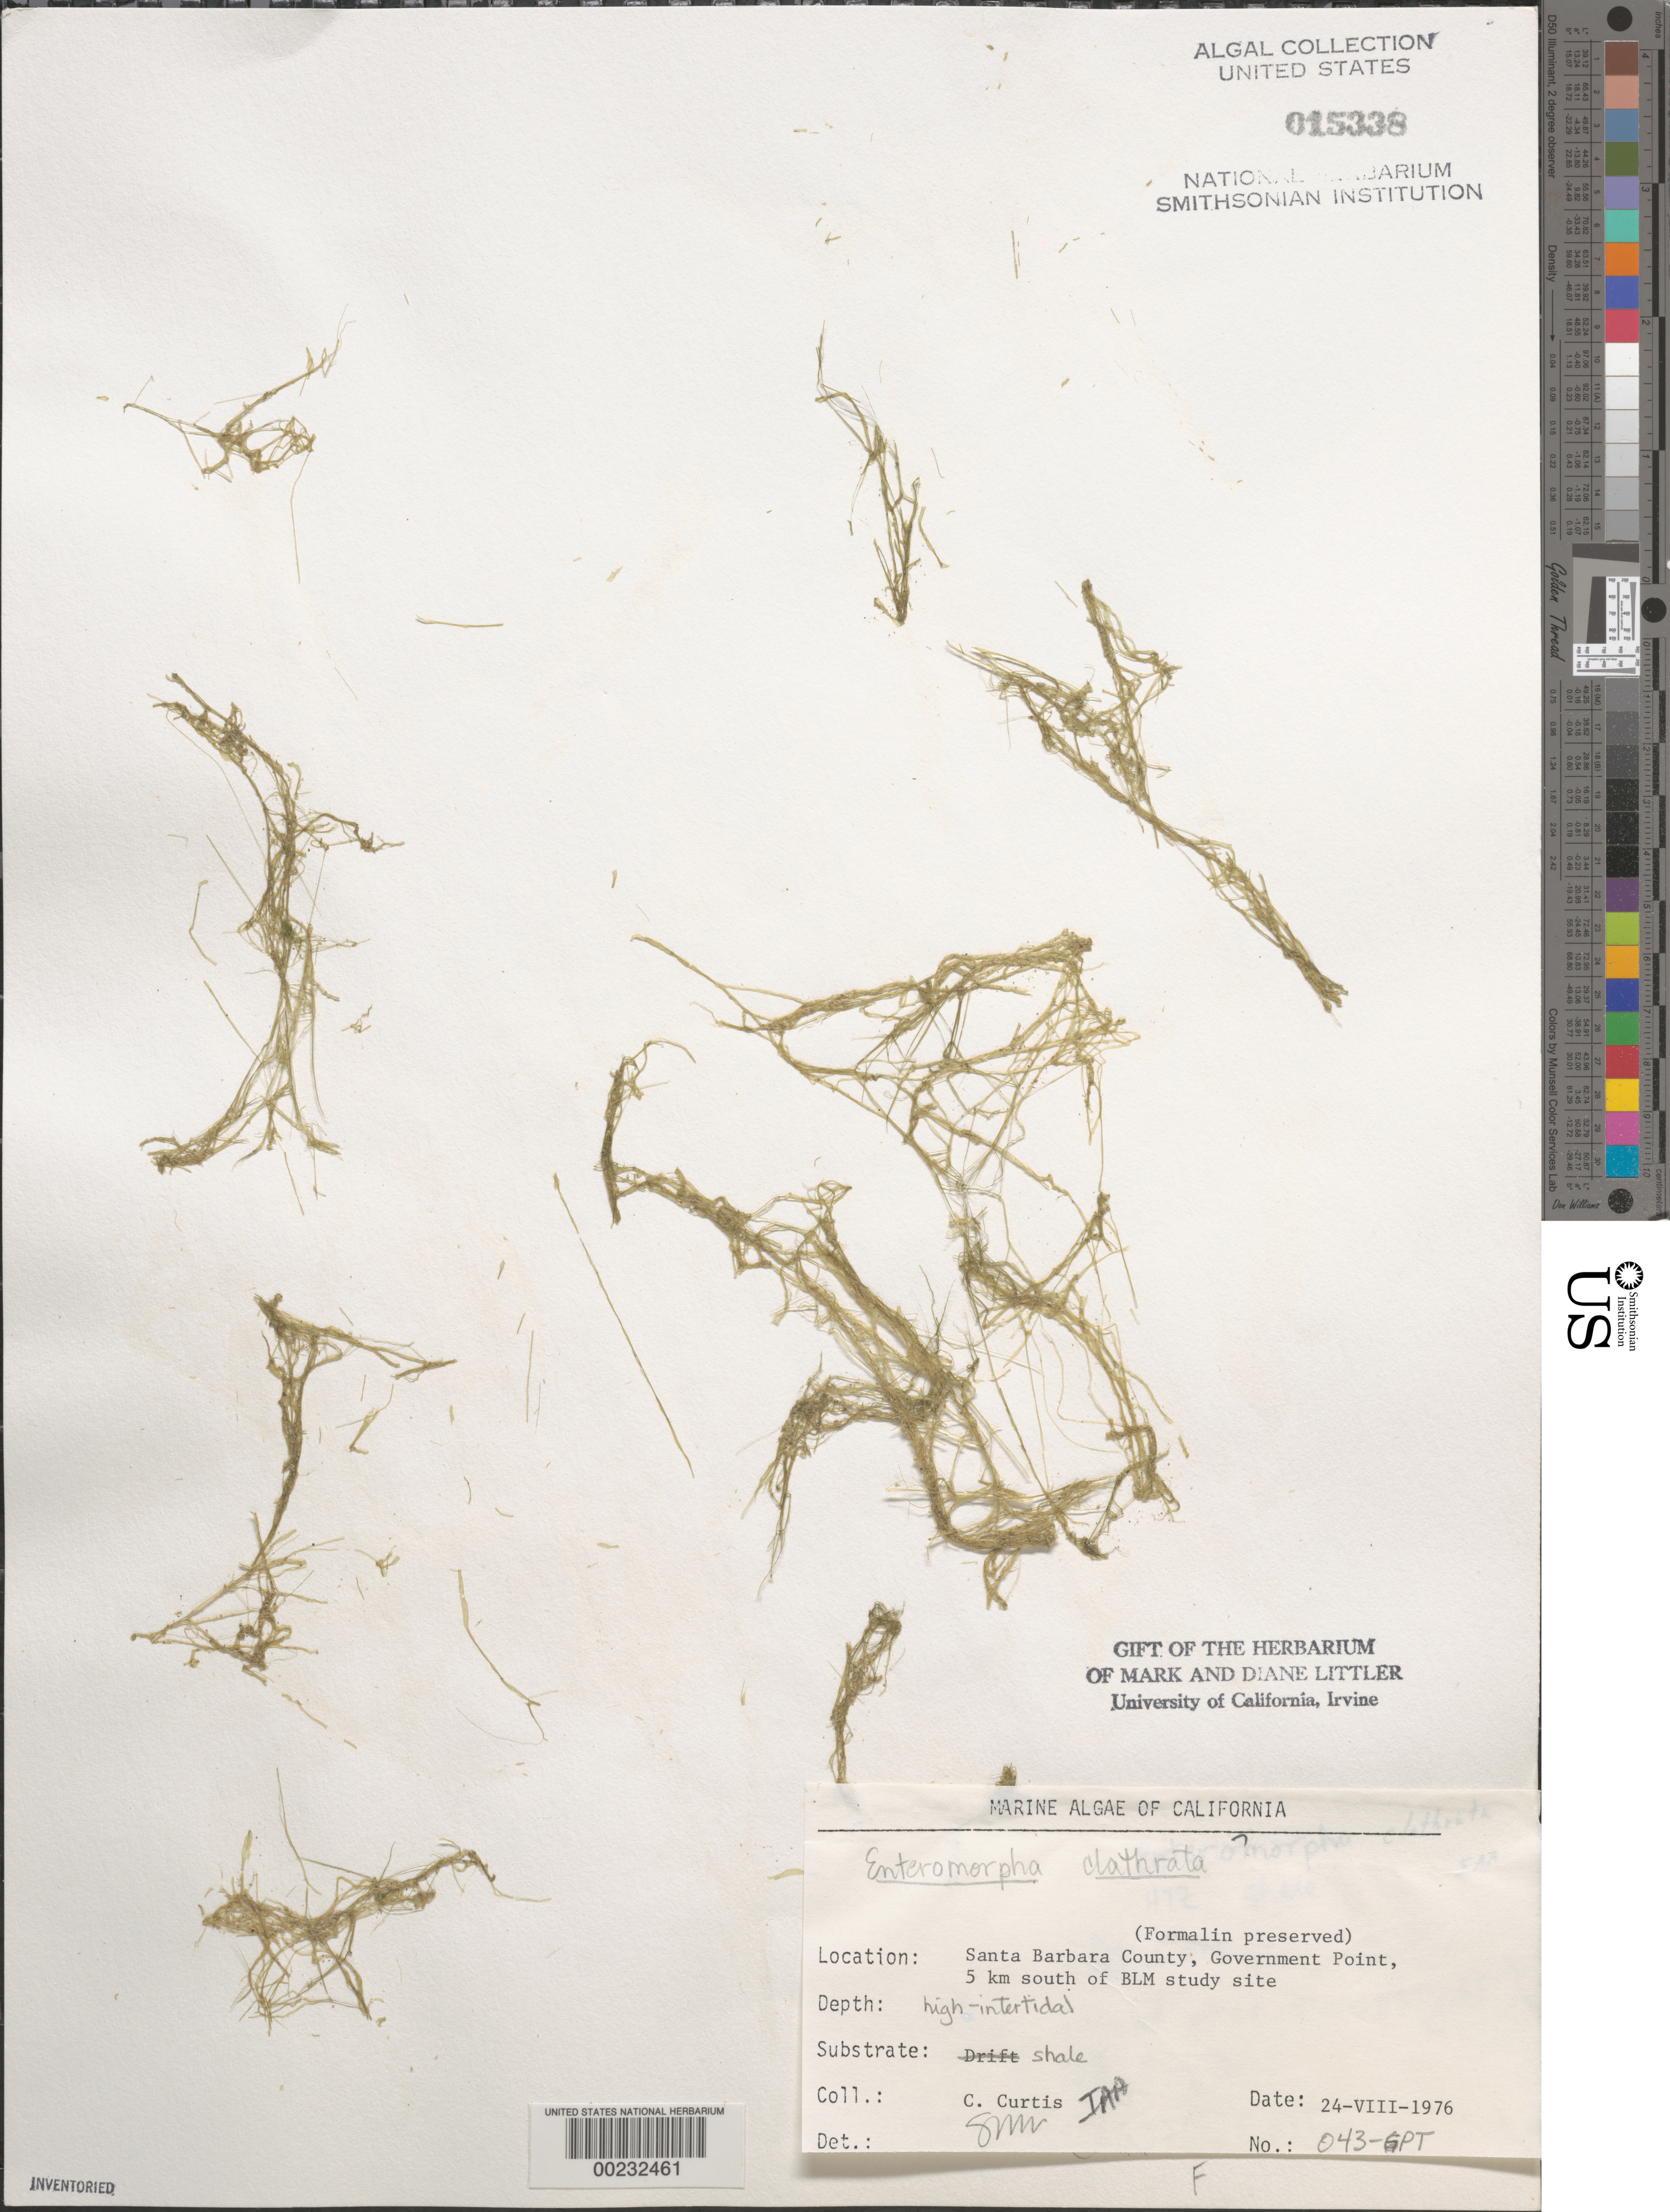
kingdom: Plantae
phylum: Chlorophyta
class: Ulvophyceae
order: Ulvales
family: Ulvaceae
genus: Ulva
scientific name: Ulva clathrata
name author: (Roth) C. Agardh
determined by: Algae name updating Project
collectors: C. Curtis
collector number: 043-gpt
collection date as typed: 24 Aug 1976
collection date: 1976-08-24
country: United States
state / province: California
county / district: Santa Barbara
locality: Government Point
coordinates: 34 26'31"N, 120 24'06"W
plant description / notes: BLM-SOCALBIGHT Rocky Intertidal Survey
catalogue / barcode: US 15338